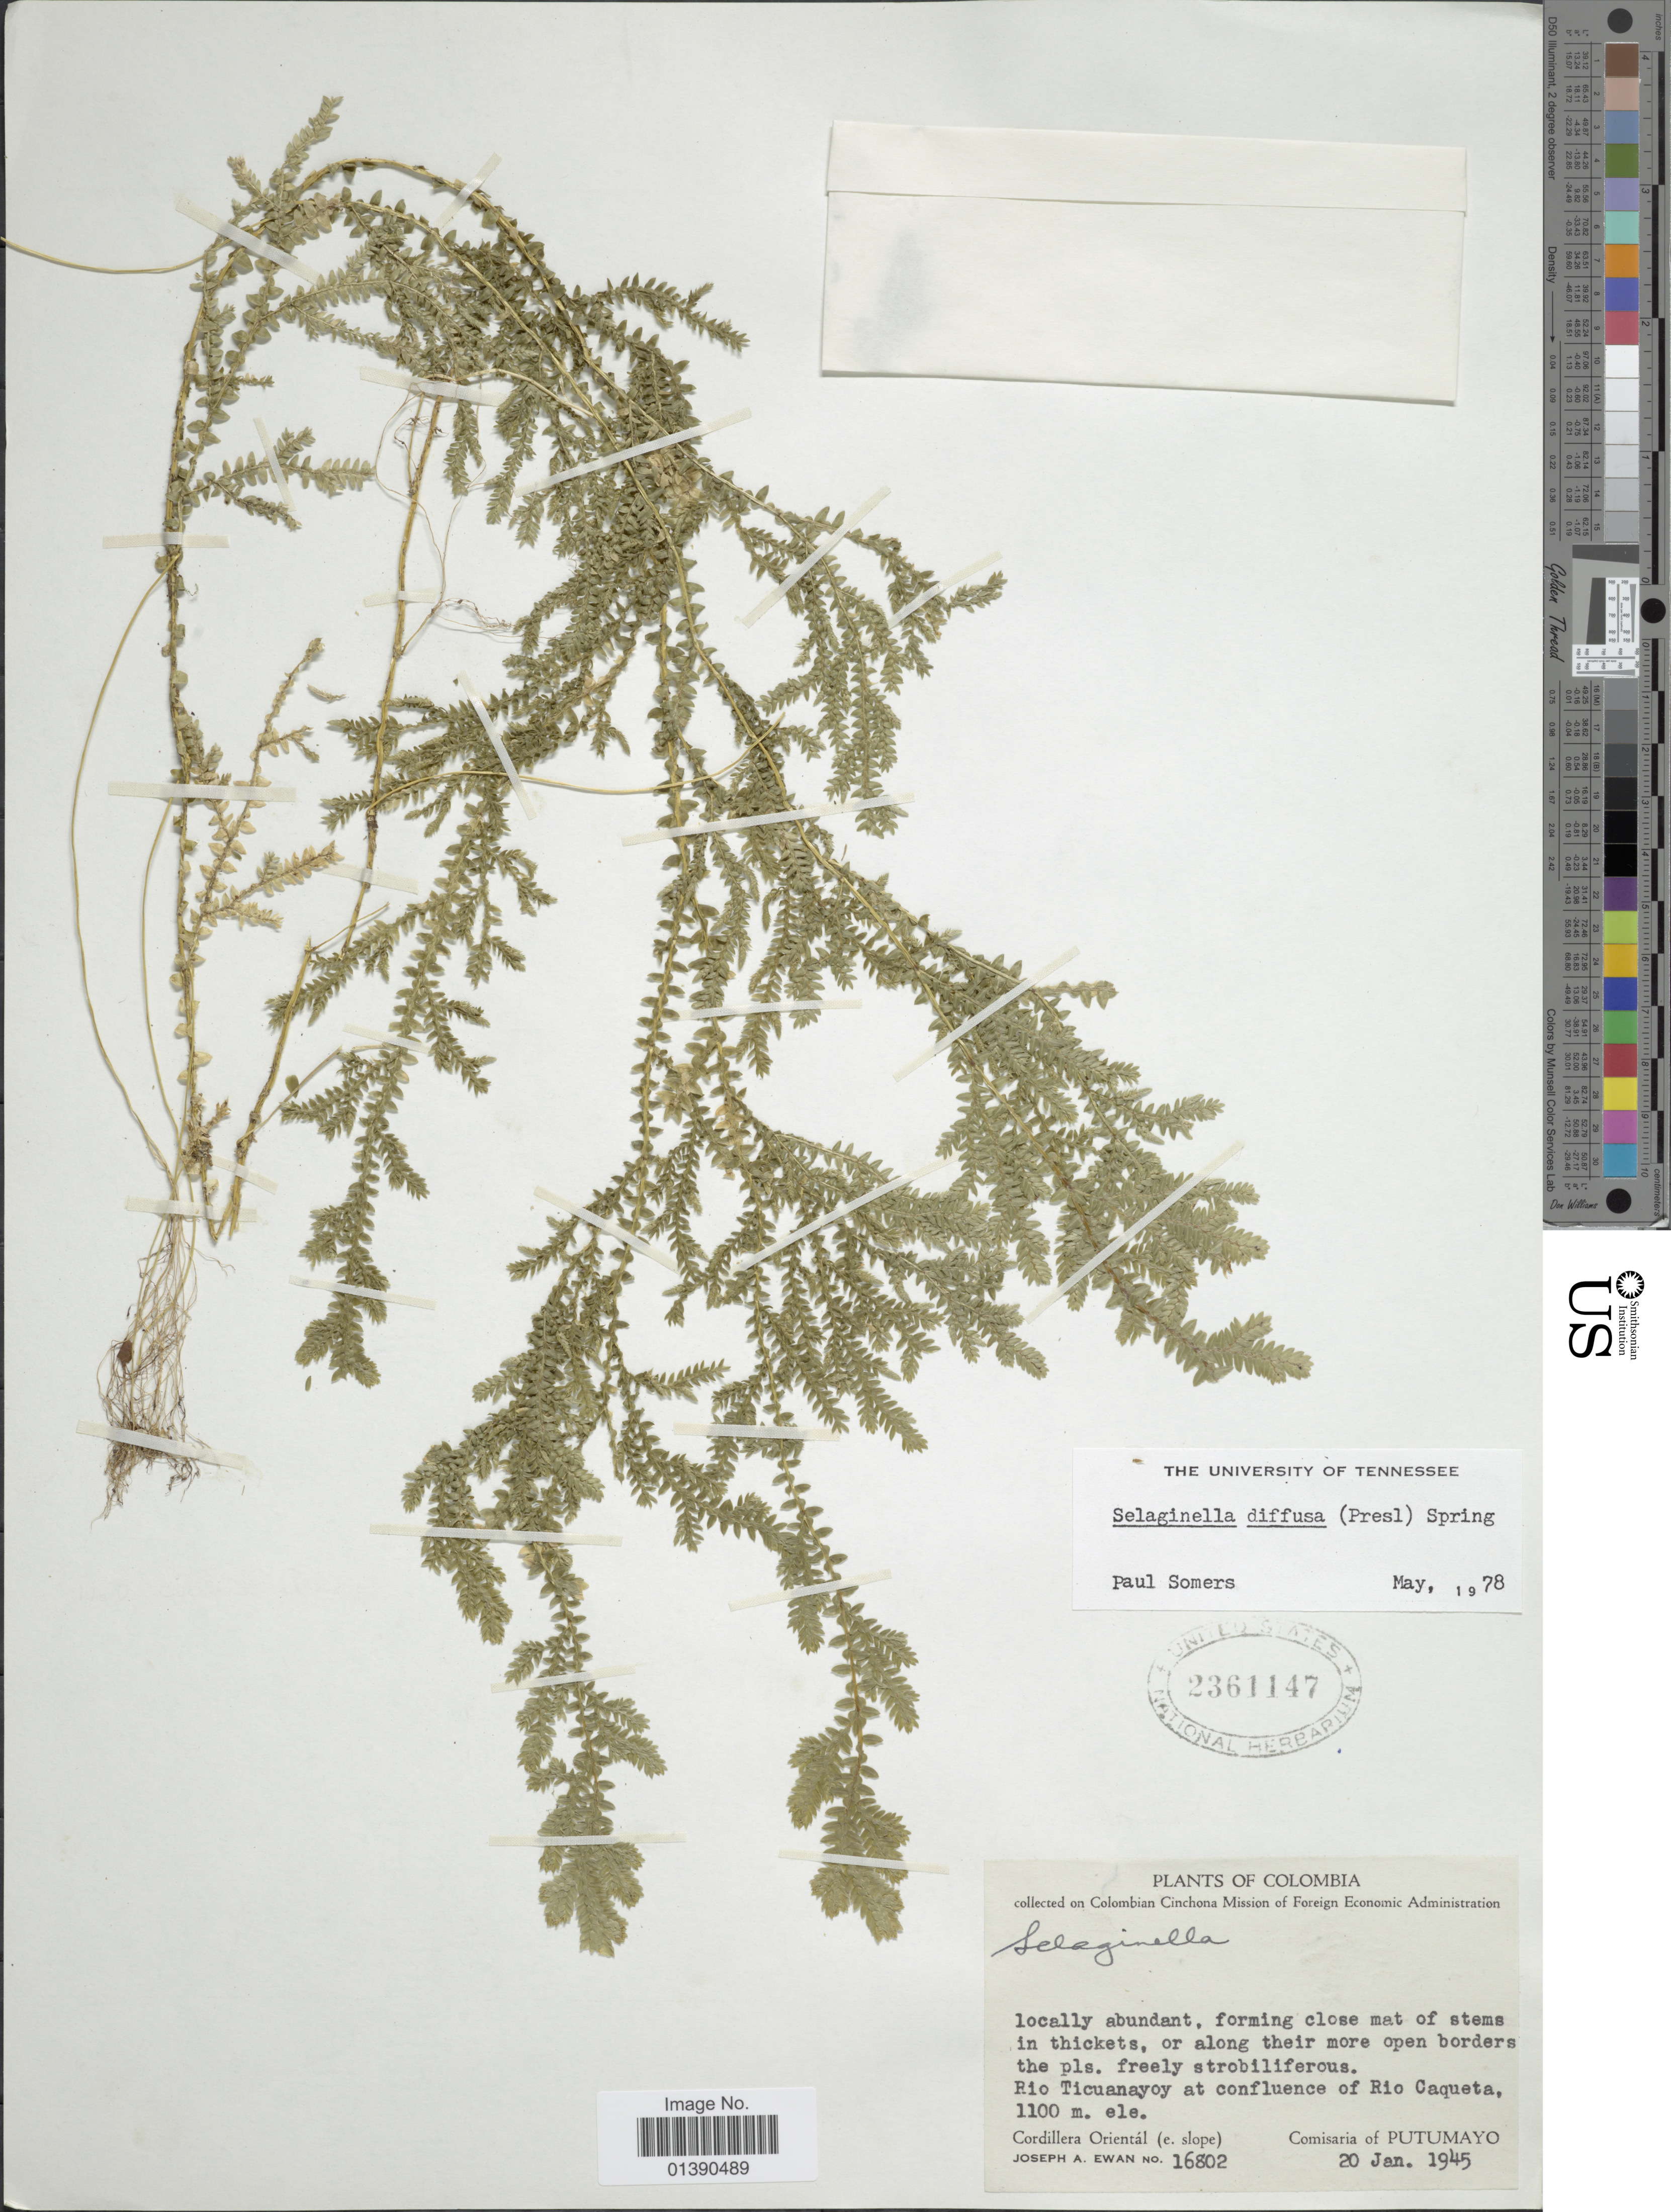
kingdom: Plantae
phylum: Tracheophyta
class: Lycopodiopsida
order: Selaginellales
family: Selaginellaceae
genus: Selaginella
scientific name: Selaginella diffusa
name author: (C. Presl) Spring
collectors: J. A. Ewan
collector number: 16802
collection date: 1945-01-20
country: Colombia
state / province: Putumayo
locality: Rio Ticuanayoy at confluence of Rio Caqueta, Cordillera Orientál (e slope)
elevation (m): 1100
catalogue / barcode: US 2361147